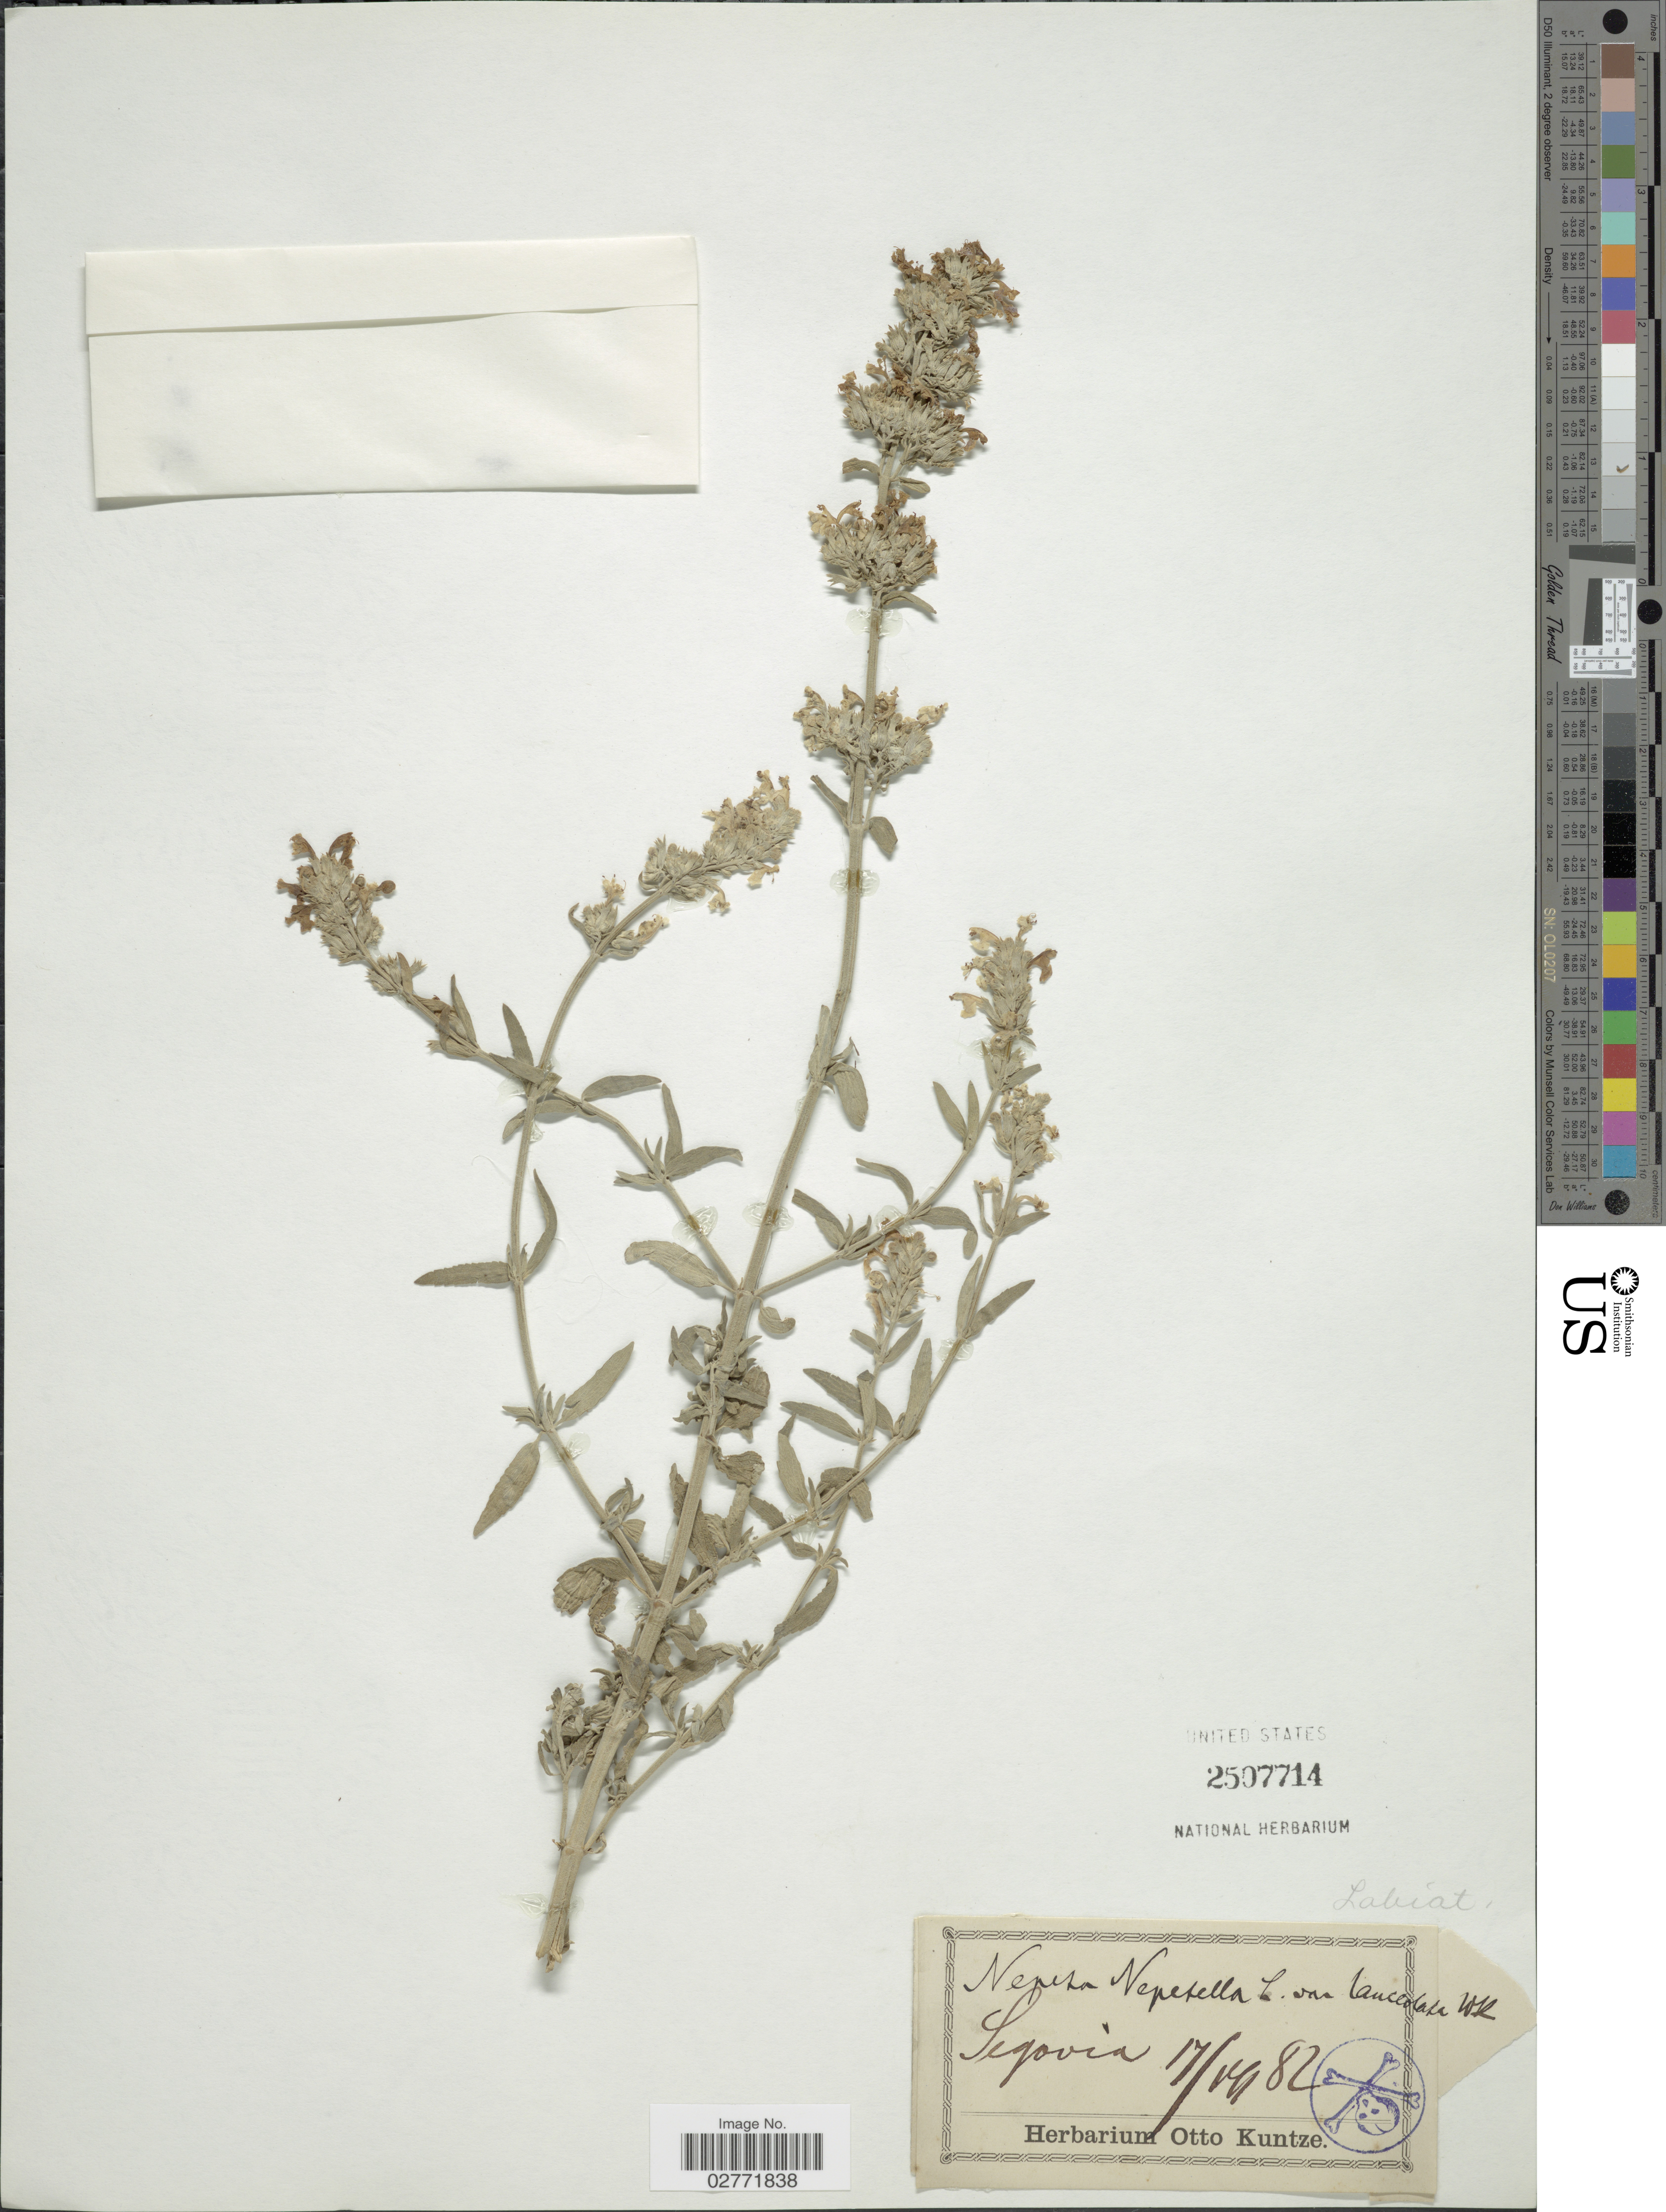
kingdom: Plantae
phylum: Tracheophyta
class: Magnoliopsida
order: Lamiales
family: Lamiaceae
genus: Nepeta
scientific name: Nepeta nepetella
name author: L.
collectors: ex herb. Otto Kuntze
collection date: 1982-01-17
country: Spain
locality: Segovia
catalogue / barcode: US 2507714